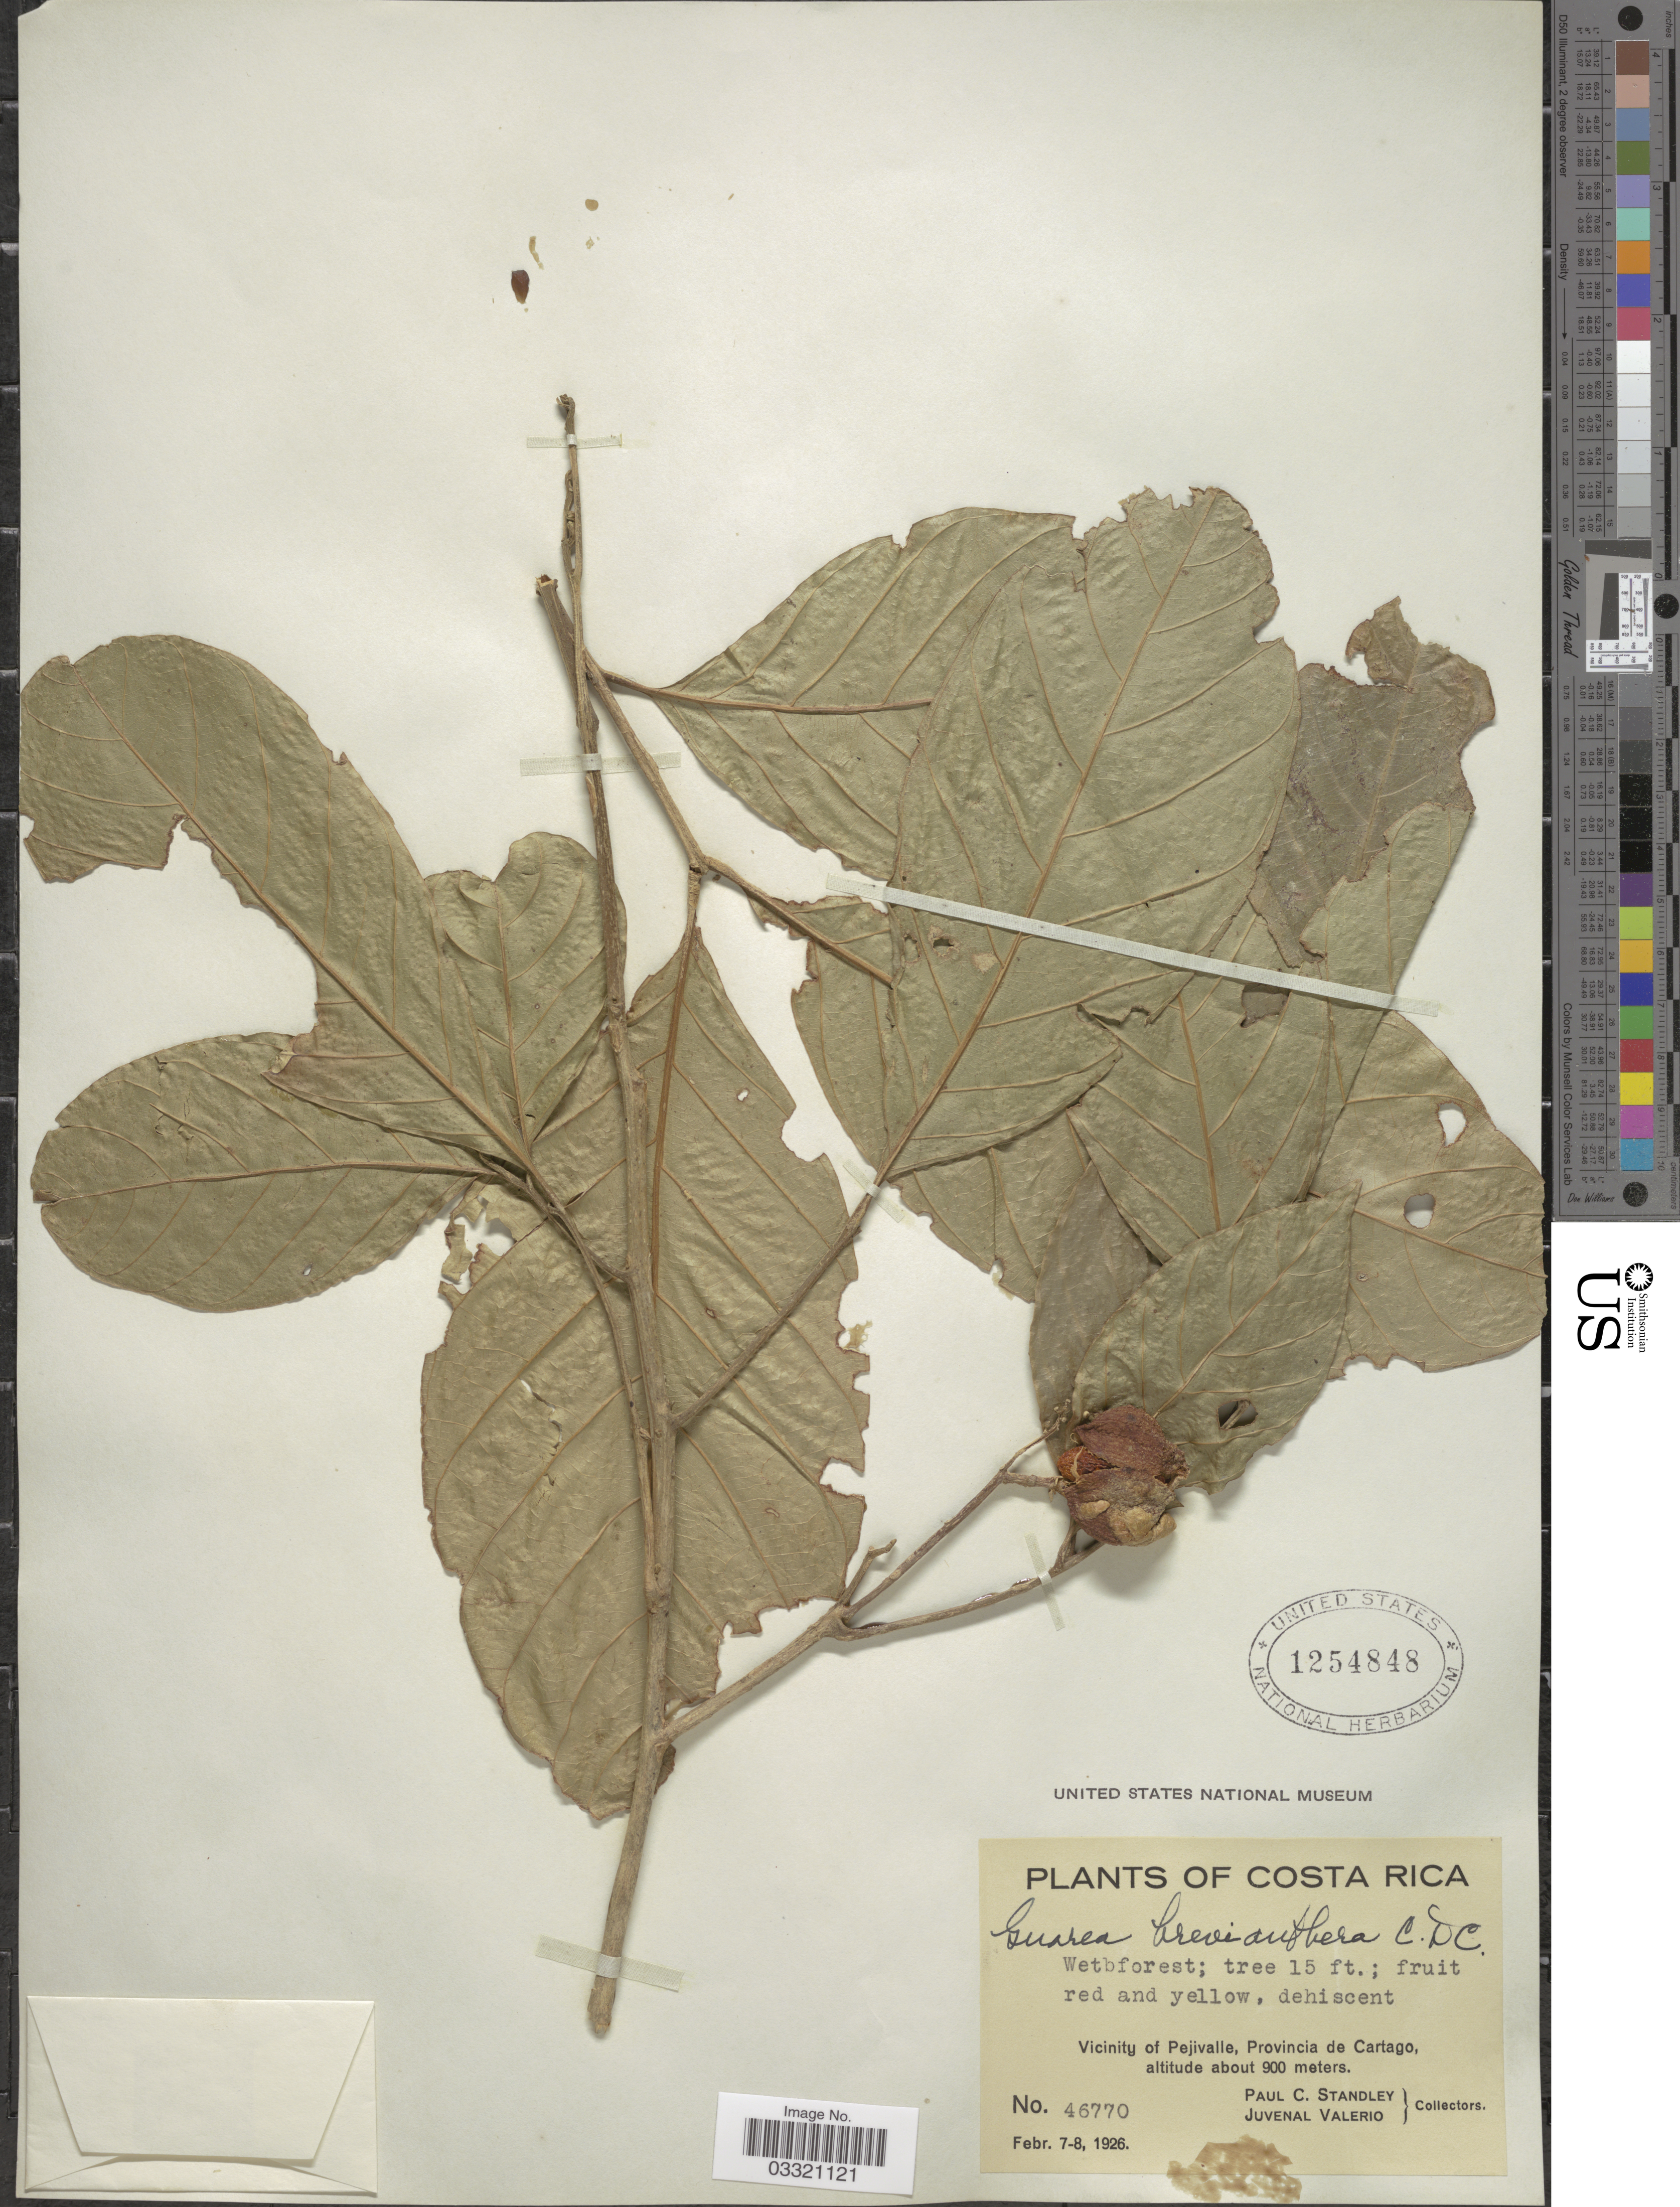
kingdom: Plantae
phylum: Tracheophyta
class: Magnoliopsida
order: Sapindales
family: Meliaceae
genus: Guarea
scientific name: Guarea brevianthera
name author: C. DC.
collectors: P. C. Standley & J. Valerio R.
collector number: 46770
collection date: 1926-02-07/1926-02-08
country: Costa Rica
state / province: Cartago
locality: Vicinity of Pejivalle.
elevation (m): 900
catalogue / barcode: US 1254848